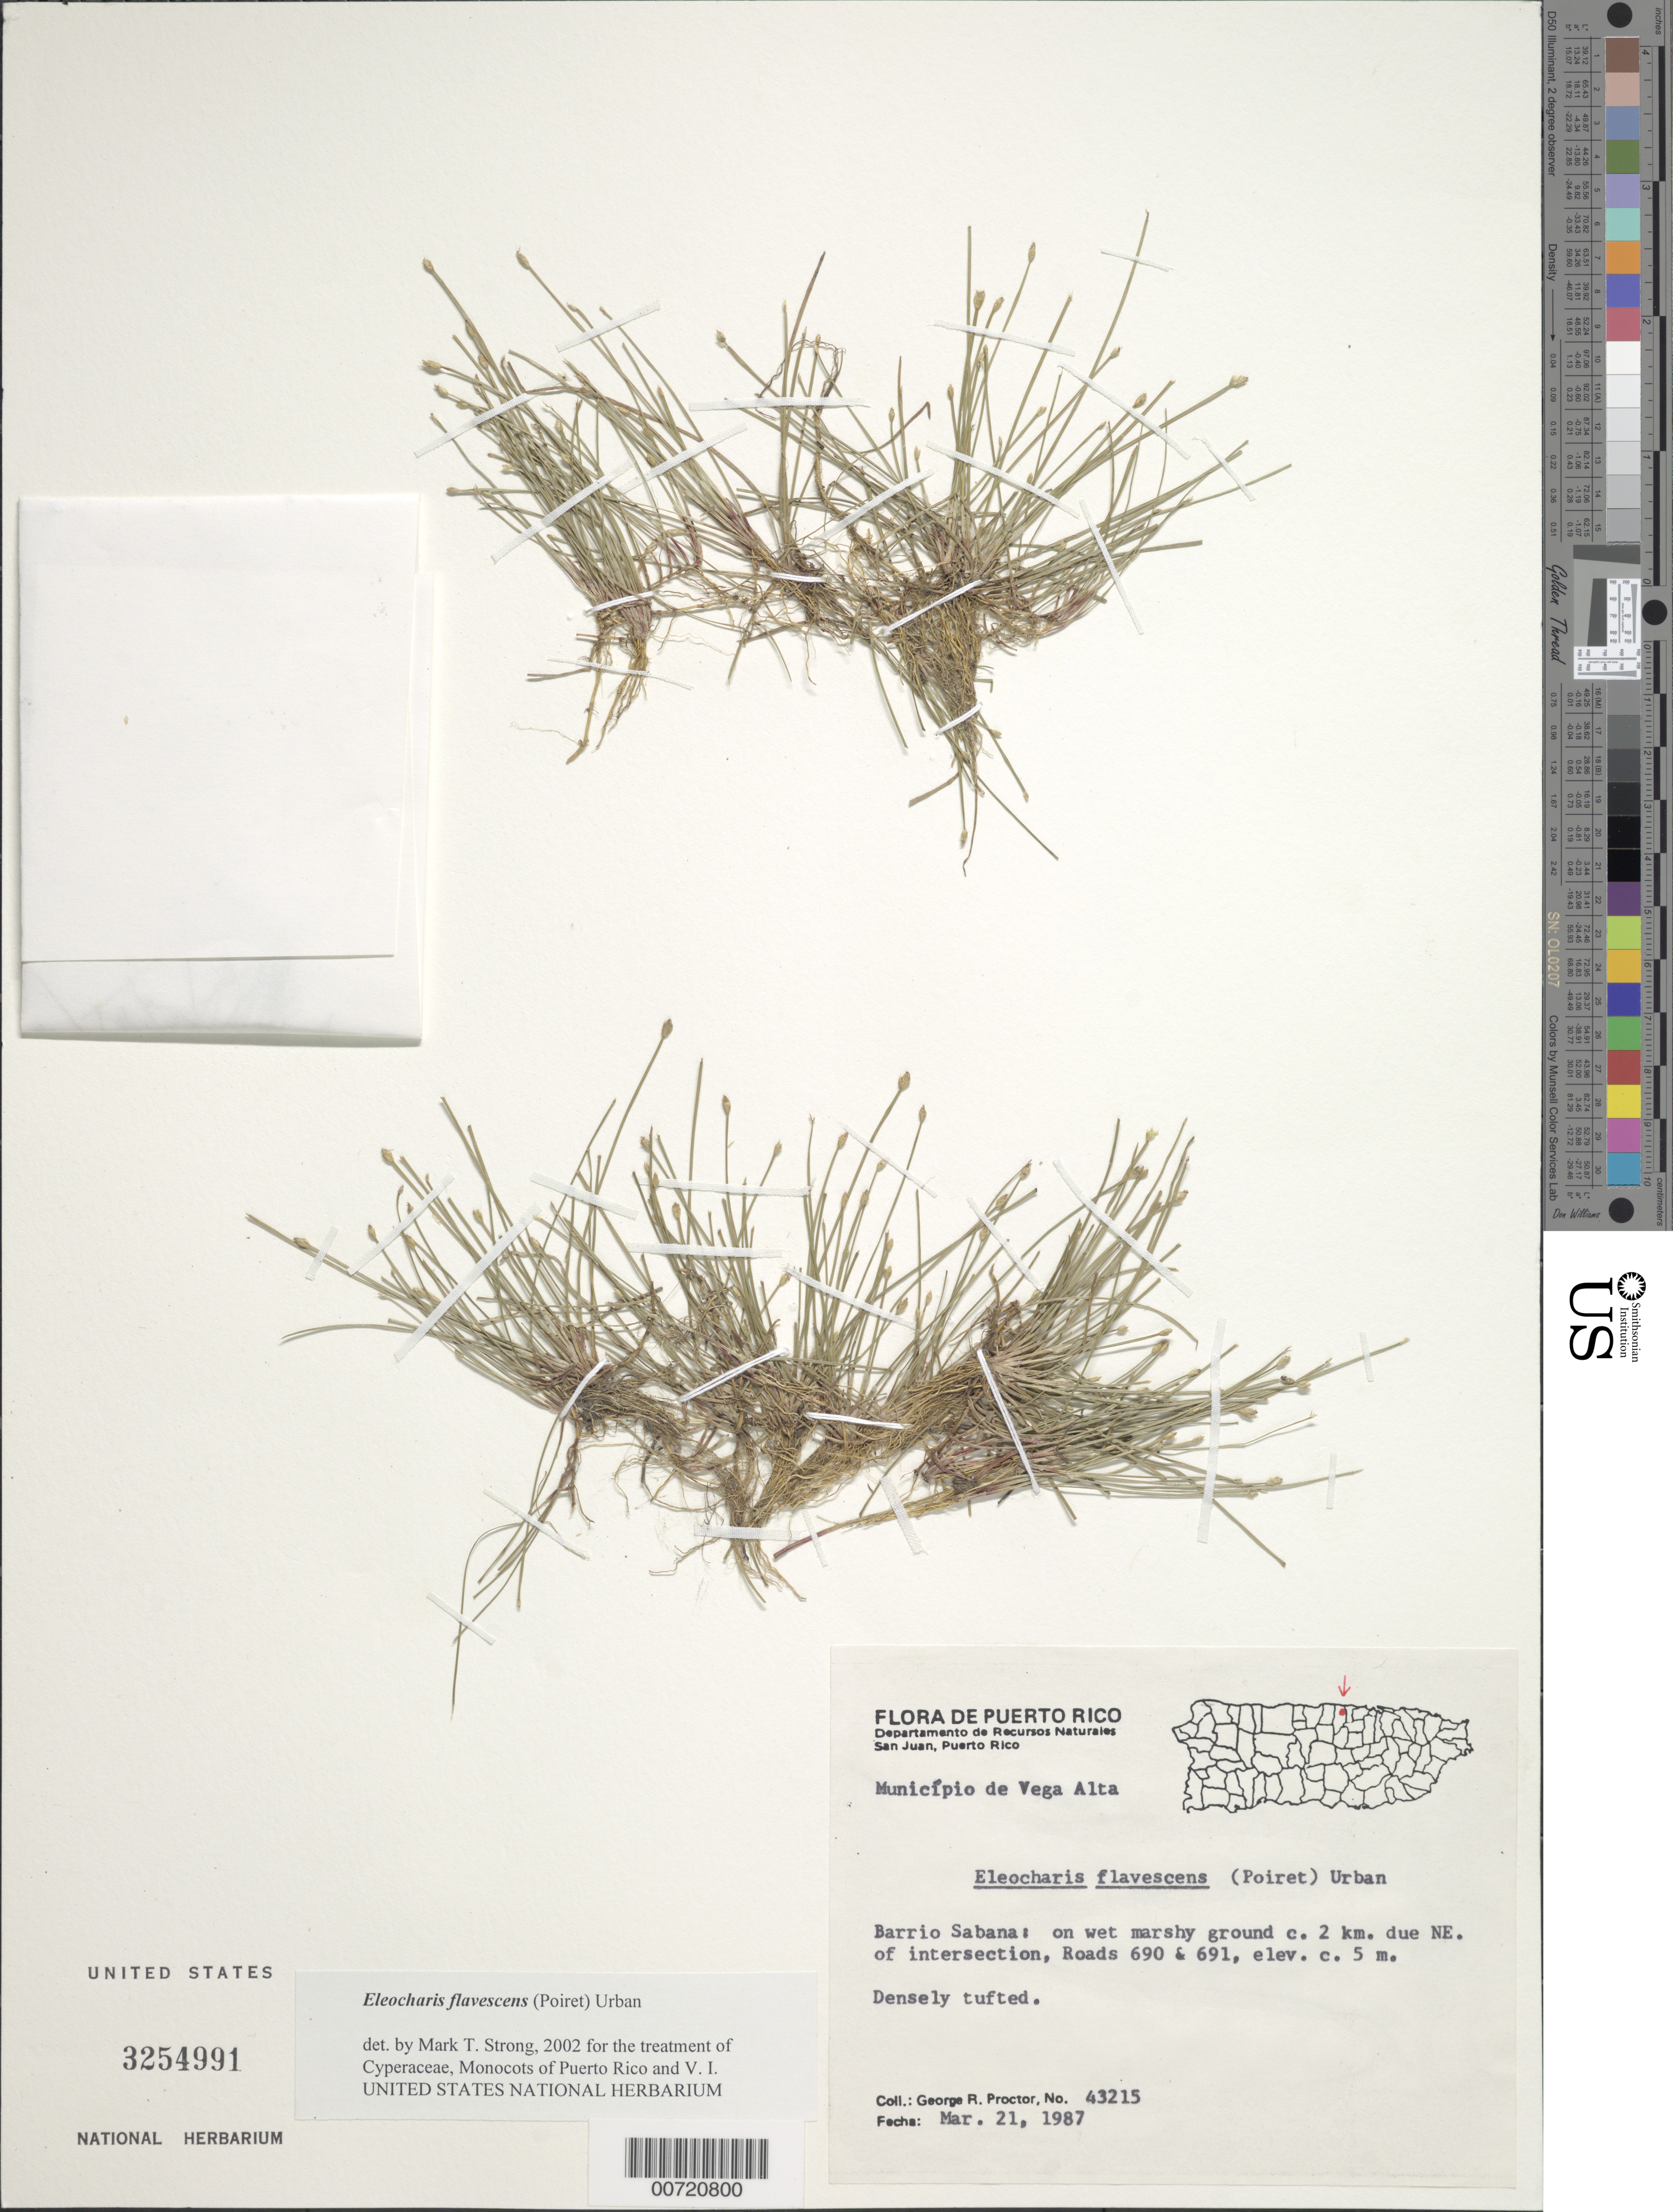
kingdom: Plantae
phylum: Tracheophyta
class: Liliopsida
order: Poales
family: Cyperaceae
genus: Eleocharis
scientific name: Eleocharis flavescens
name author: (Poir.) Urb.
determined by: Strong, M. T., (US), Smithsonian Institution - National Museum of Natural History (UNITED STATES)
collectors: G. R. Proctor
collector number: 43215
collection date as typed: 21 Mar 1987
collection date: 1987-03-21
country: Puerto Rico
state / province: Vega Alta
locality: Vega Alta: Barrio Sabana, ca. 2 km due NE of jct. Rds. 690 & 691.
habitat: On wet marshy ground.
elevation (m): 5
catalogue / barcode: US 3254991